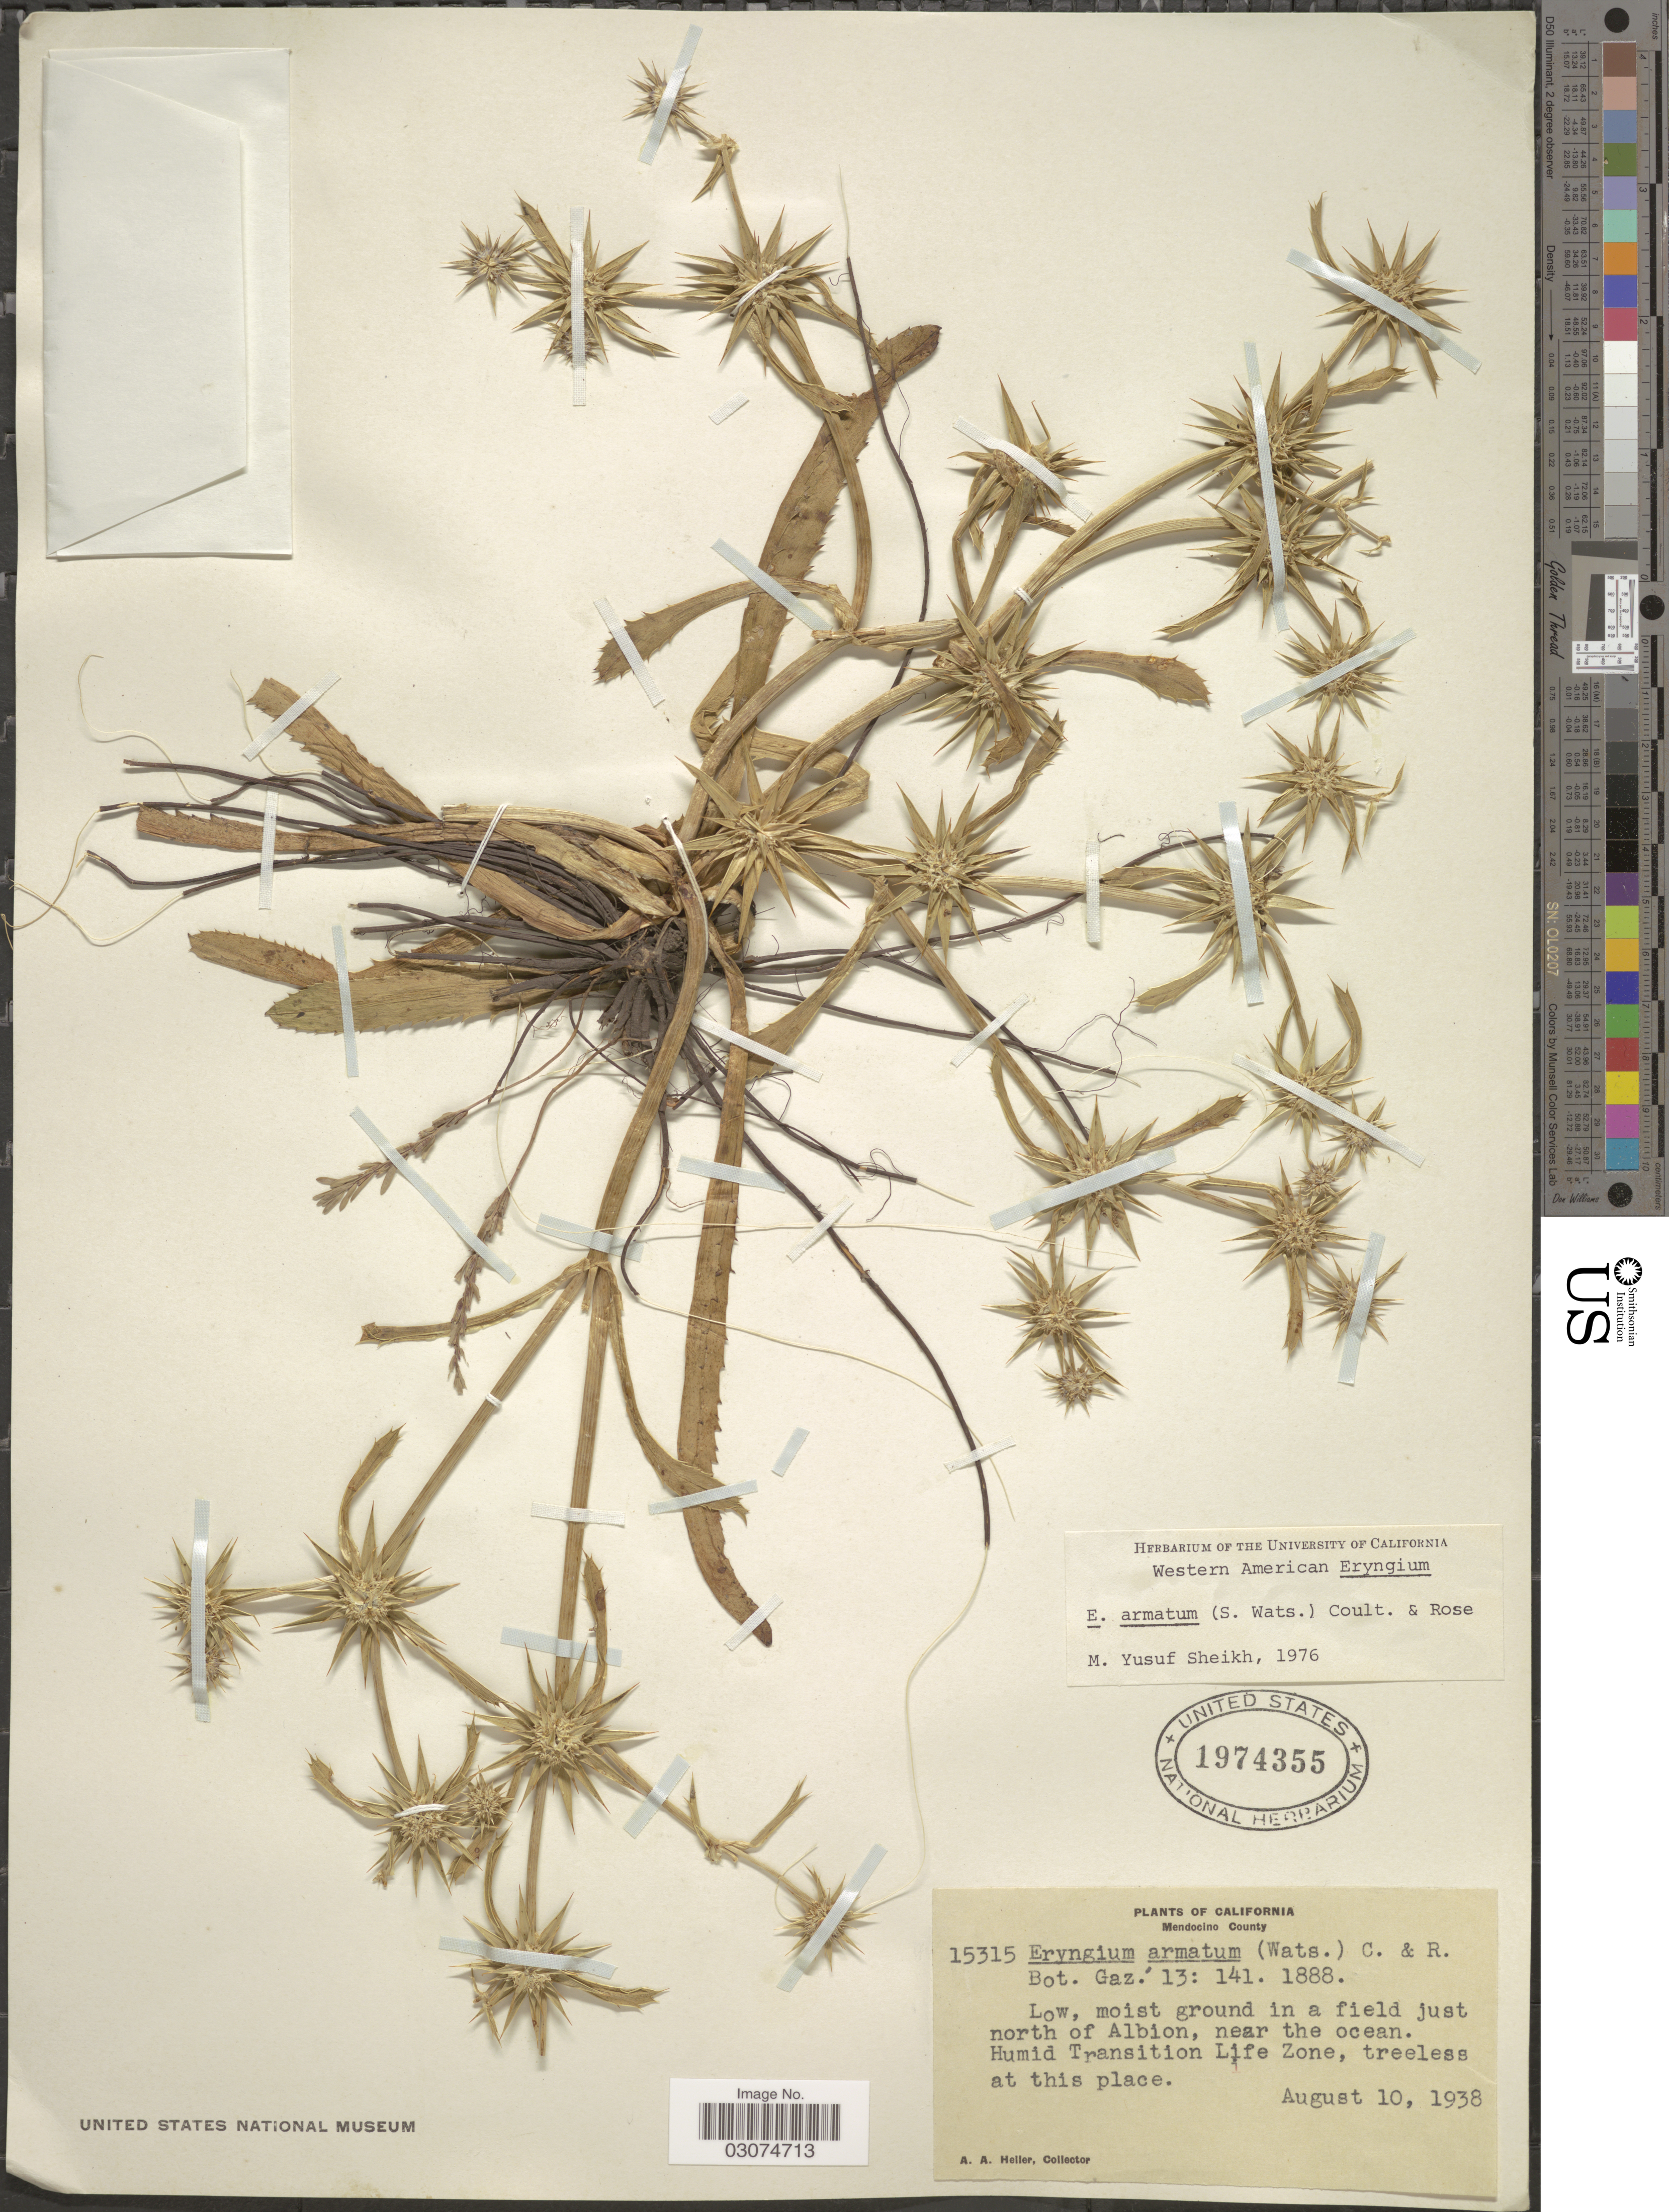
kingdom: Plantae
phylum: Tracheophyta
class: Magnoliopsida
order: Apiales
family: Apiaceae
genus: Eryngium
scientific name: Eryngium armatum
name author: (S. Watson) J.M. Coult. & Rose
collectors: A. A. Heller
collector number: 15315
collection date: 1938-08-10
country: United States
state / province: California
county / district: Mendocino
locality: Mendocino County. Low, moist ground in a field just north of Albion, near the ocean. Humid Transition Life Zone, treeless at this place.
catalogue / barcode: US 1974355